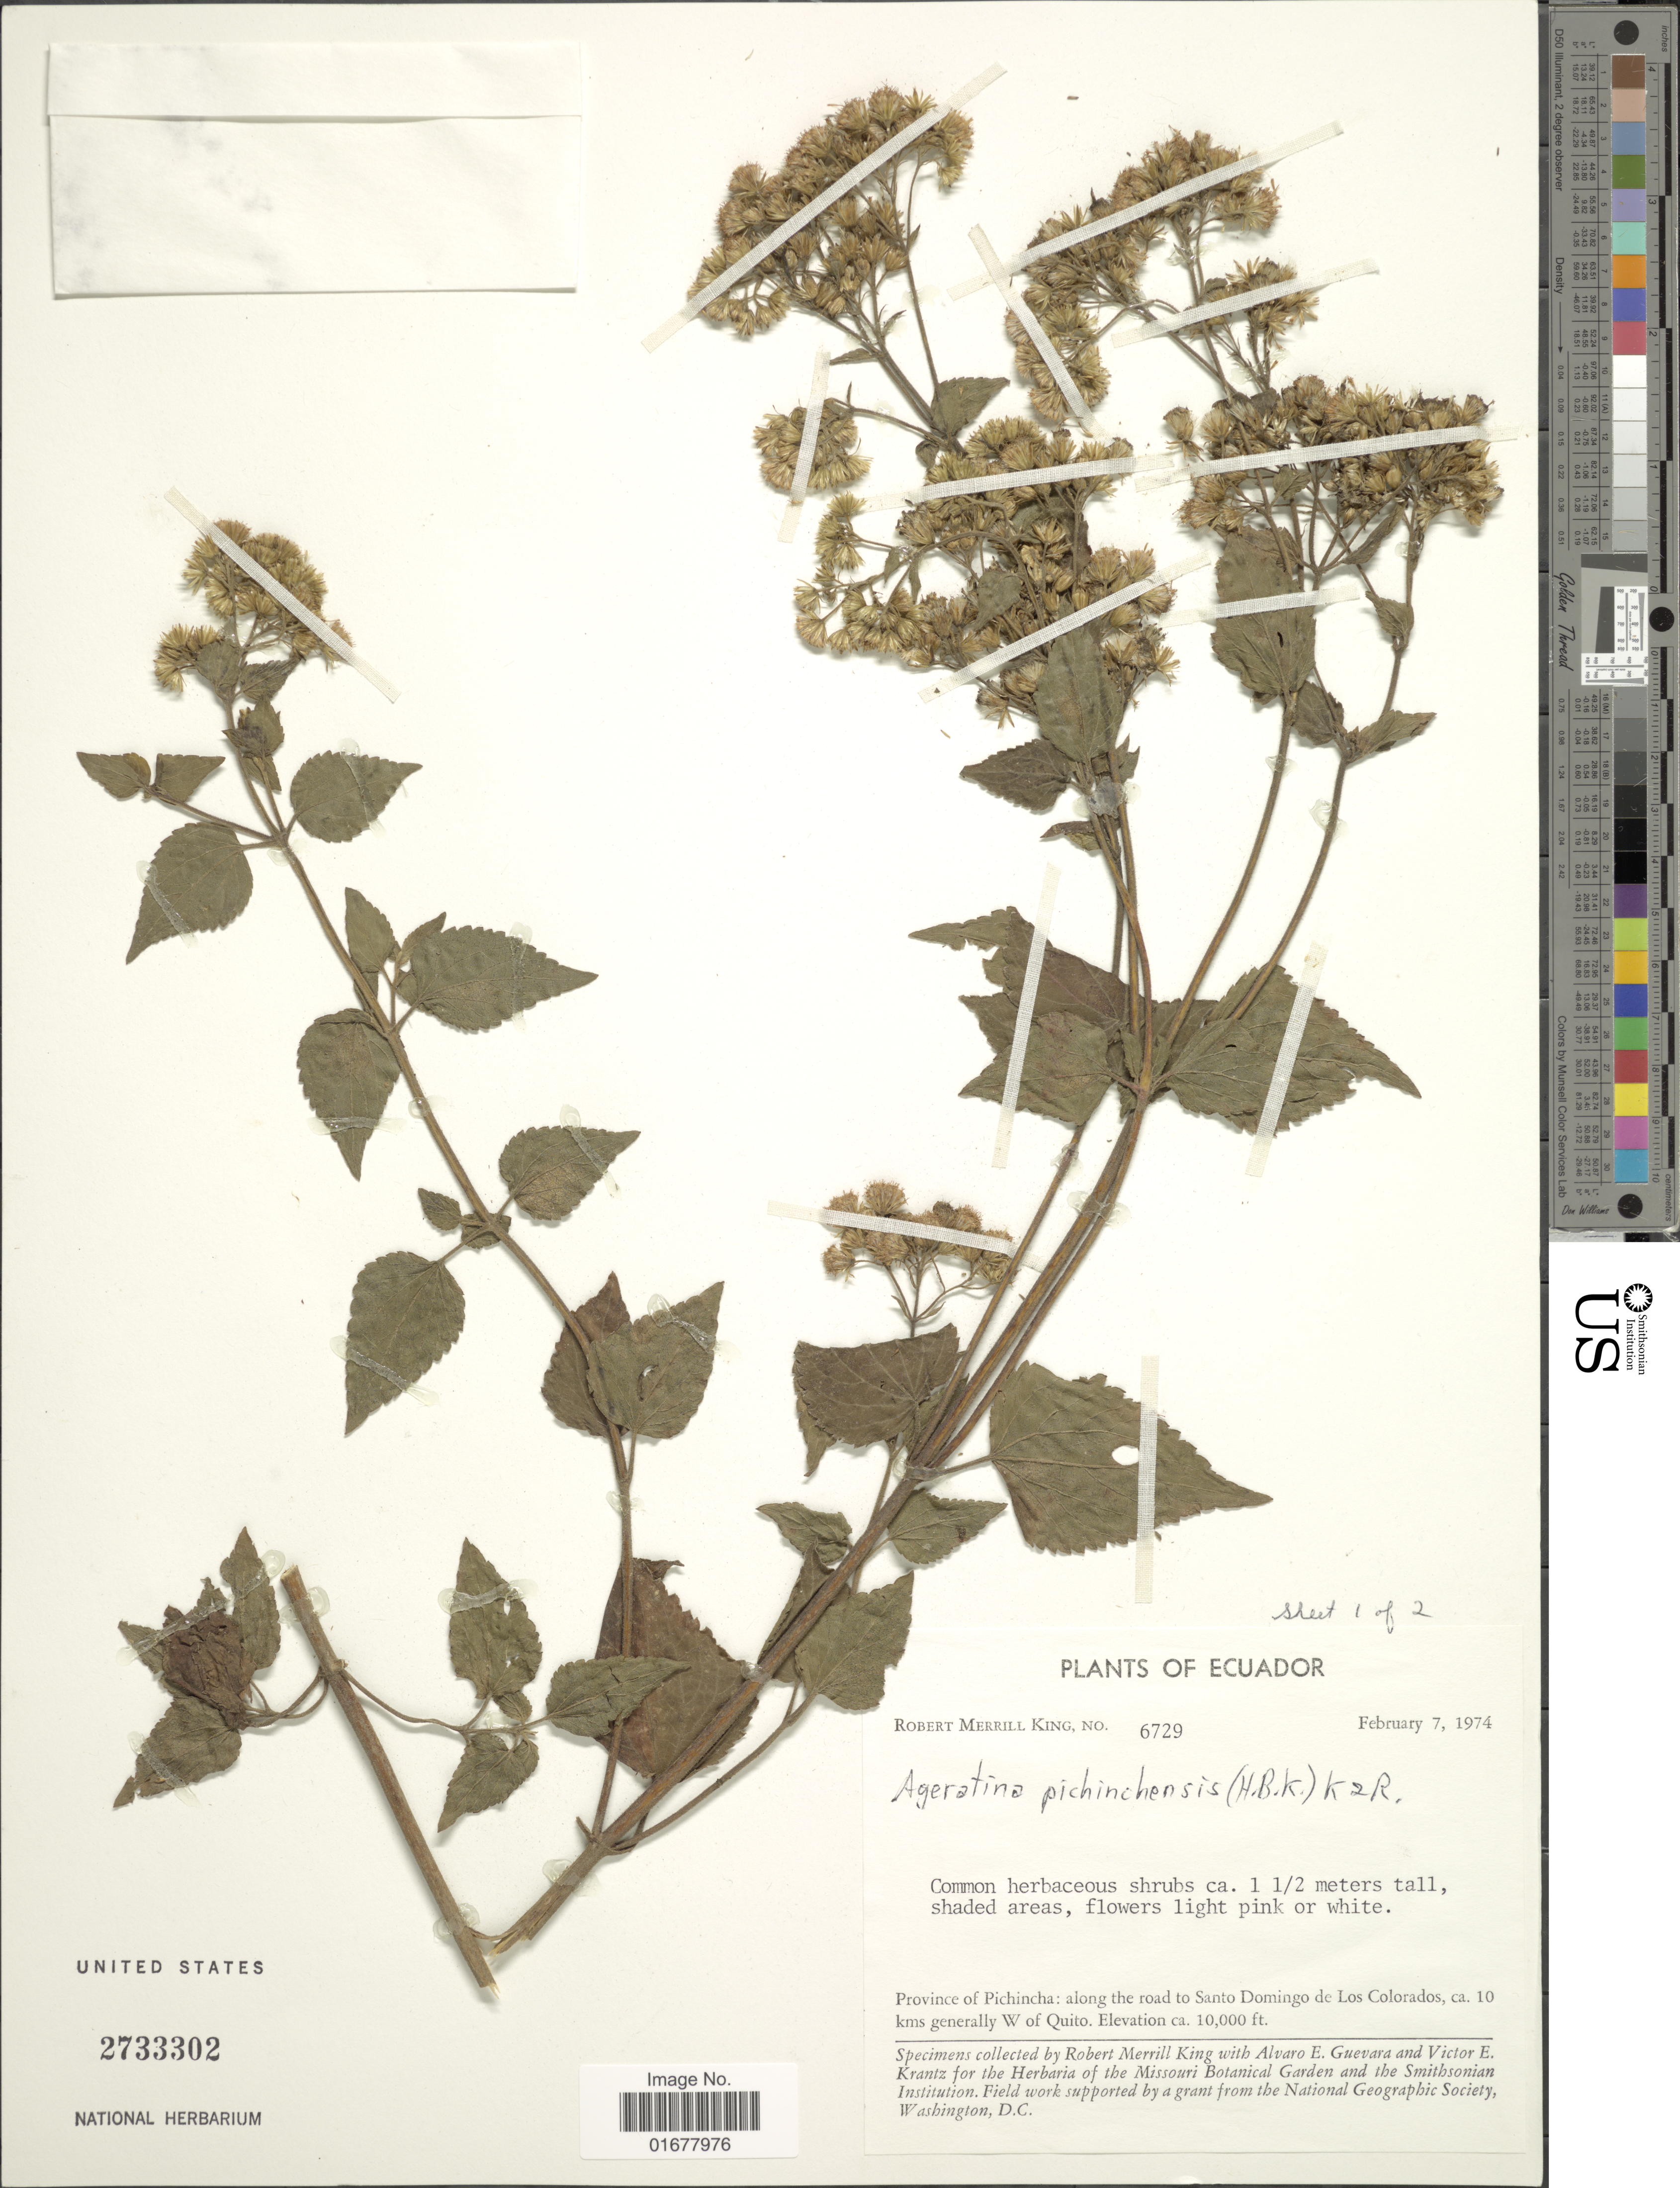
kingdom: Plantae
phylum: Tracheophyta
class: Magnoliopsida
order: Asterales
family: Asteraceae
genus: Ageratina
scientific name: Ageratina pichinchensis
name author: (Kunth) R.M. King & H. Rob.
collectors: R. M. King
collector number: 6729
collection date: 1974-01-07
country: Ecuador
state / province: Pichincha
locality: Province of Pichincha: along the road to Santo Domingo de Los Colorados, 10 kms generally W of Quito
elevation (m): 3048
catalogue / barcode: US 2733302